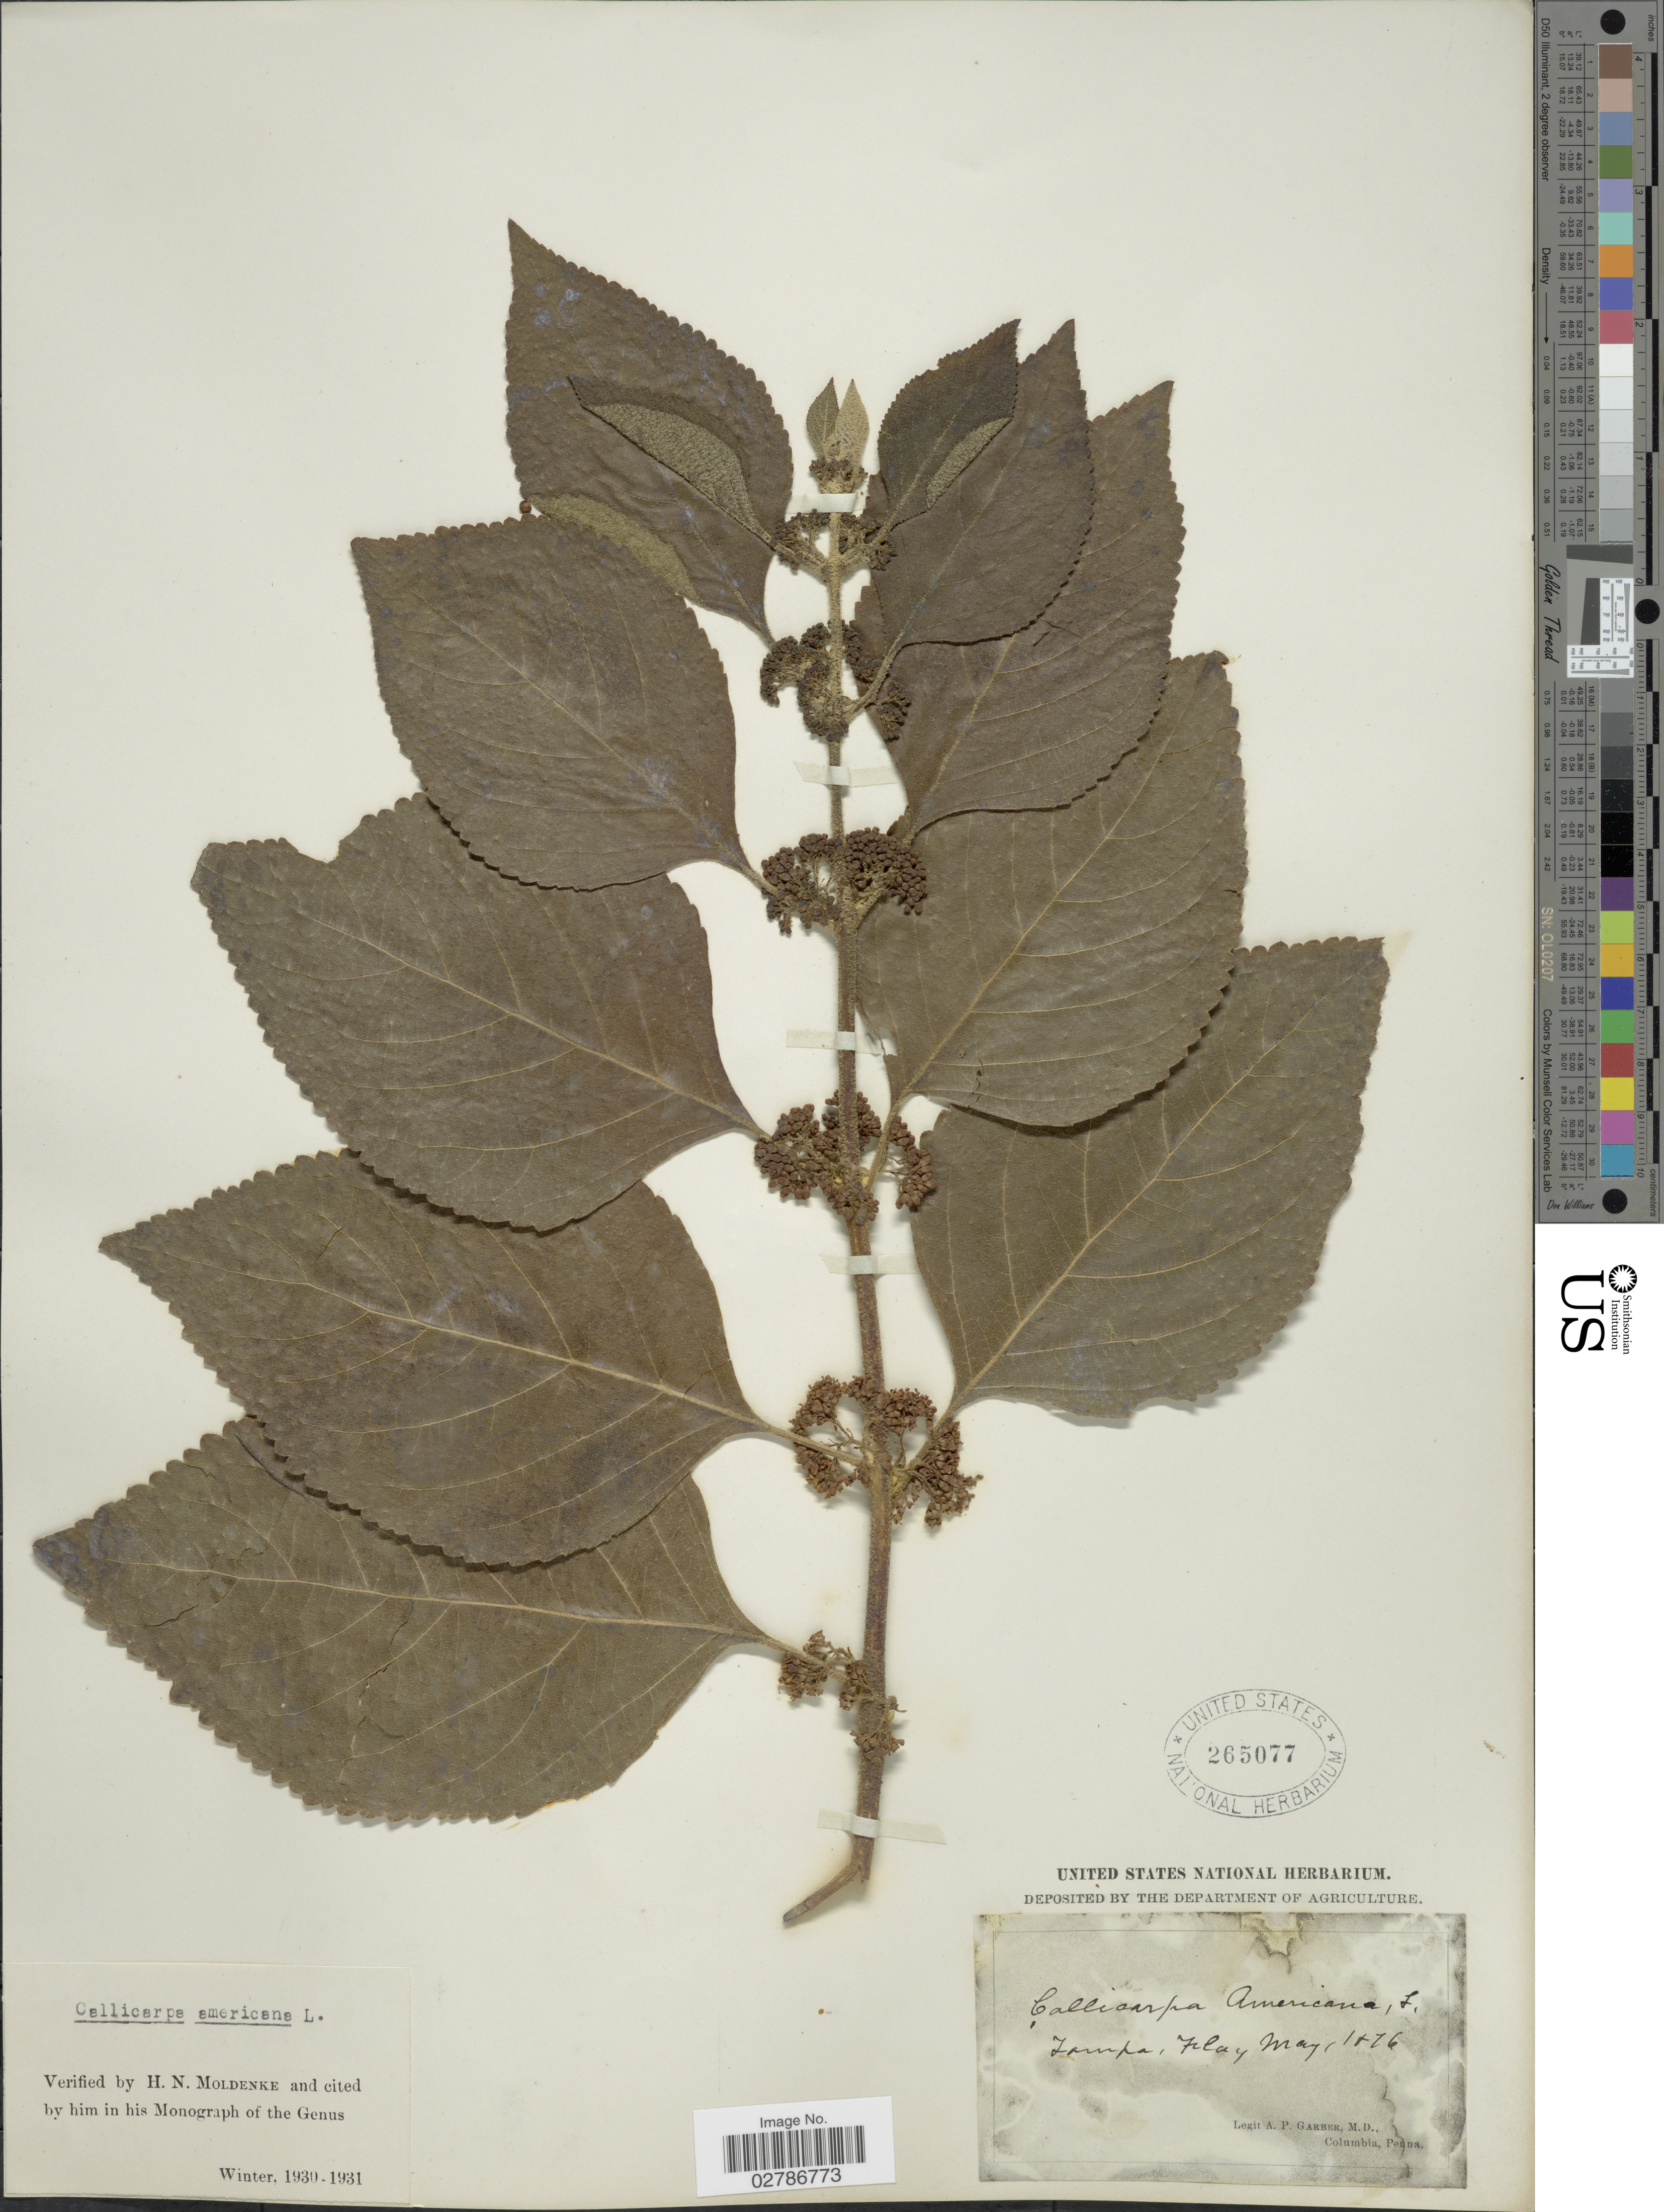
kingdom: Plantae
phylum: Tracheophyta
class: Magnoliopsida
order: Lamiales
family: Lamiaceae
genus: Callicarpa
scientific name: Callicarpa americana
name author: L.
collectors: A. P. Garber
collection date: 1876-05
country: United States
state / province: Florida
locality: Tampa.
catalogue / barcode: US 265077